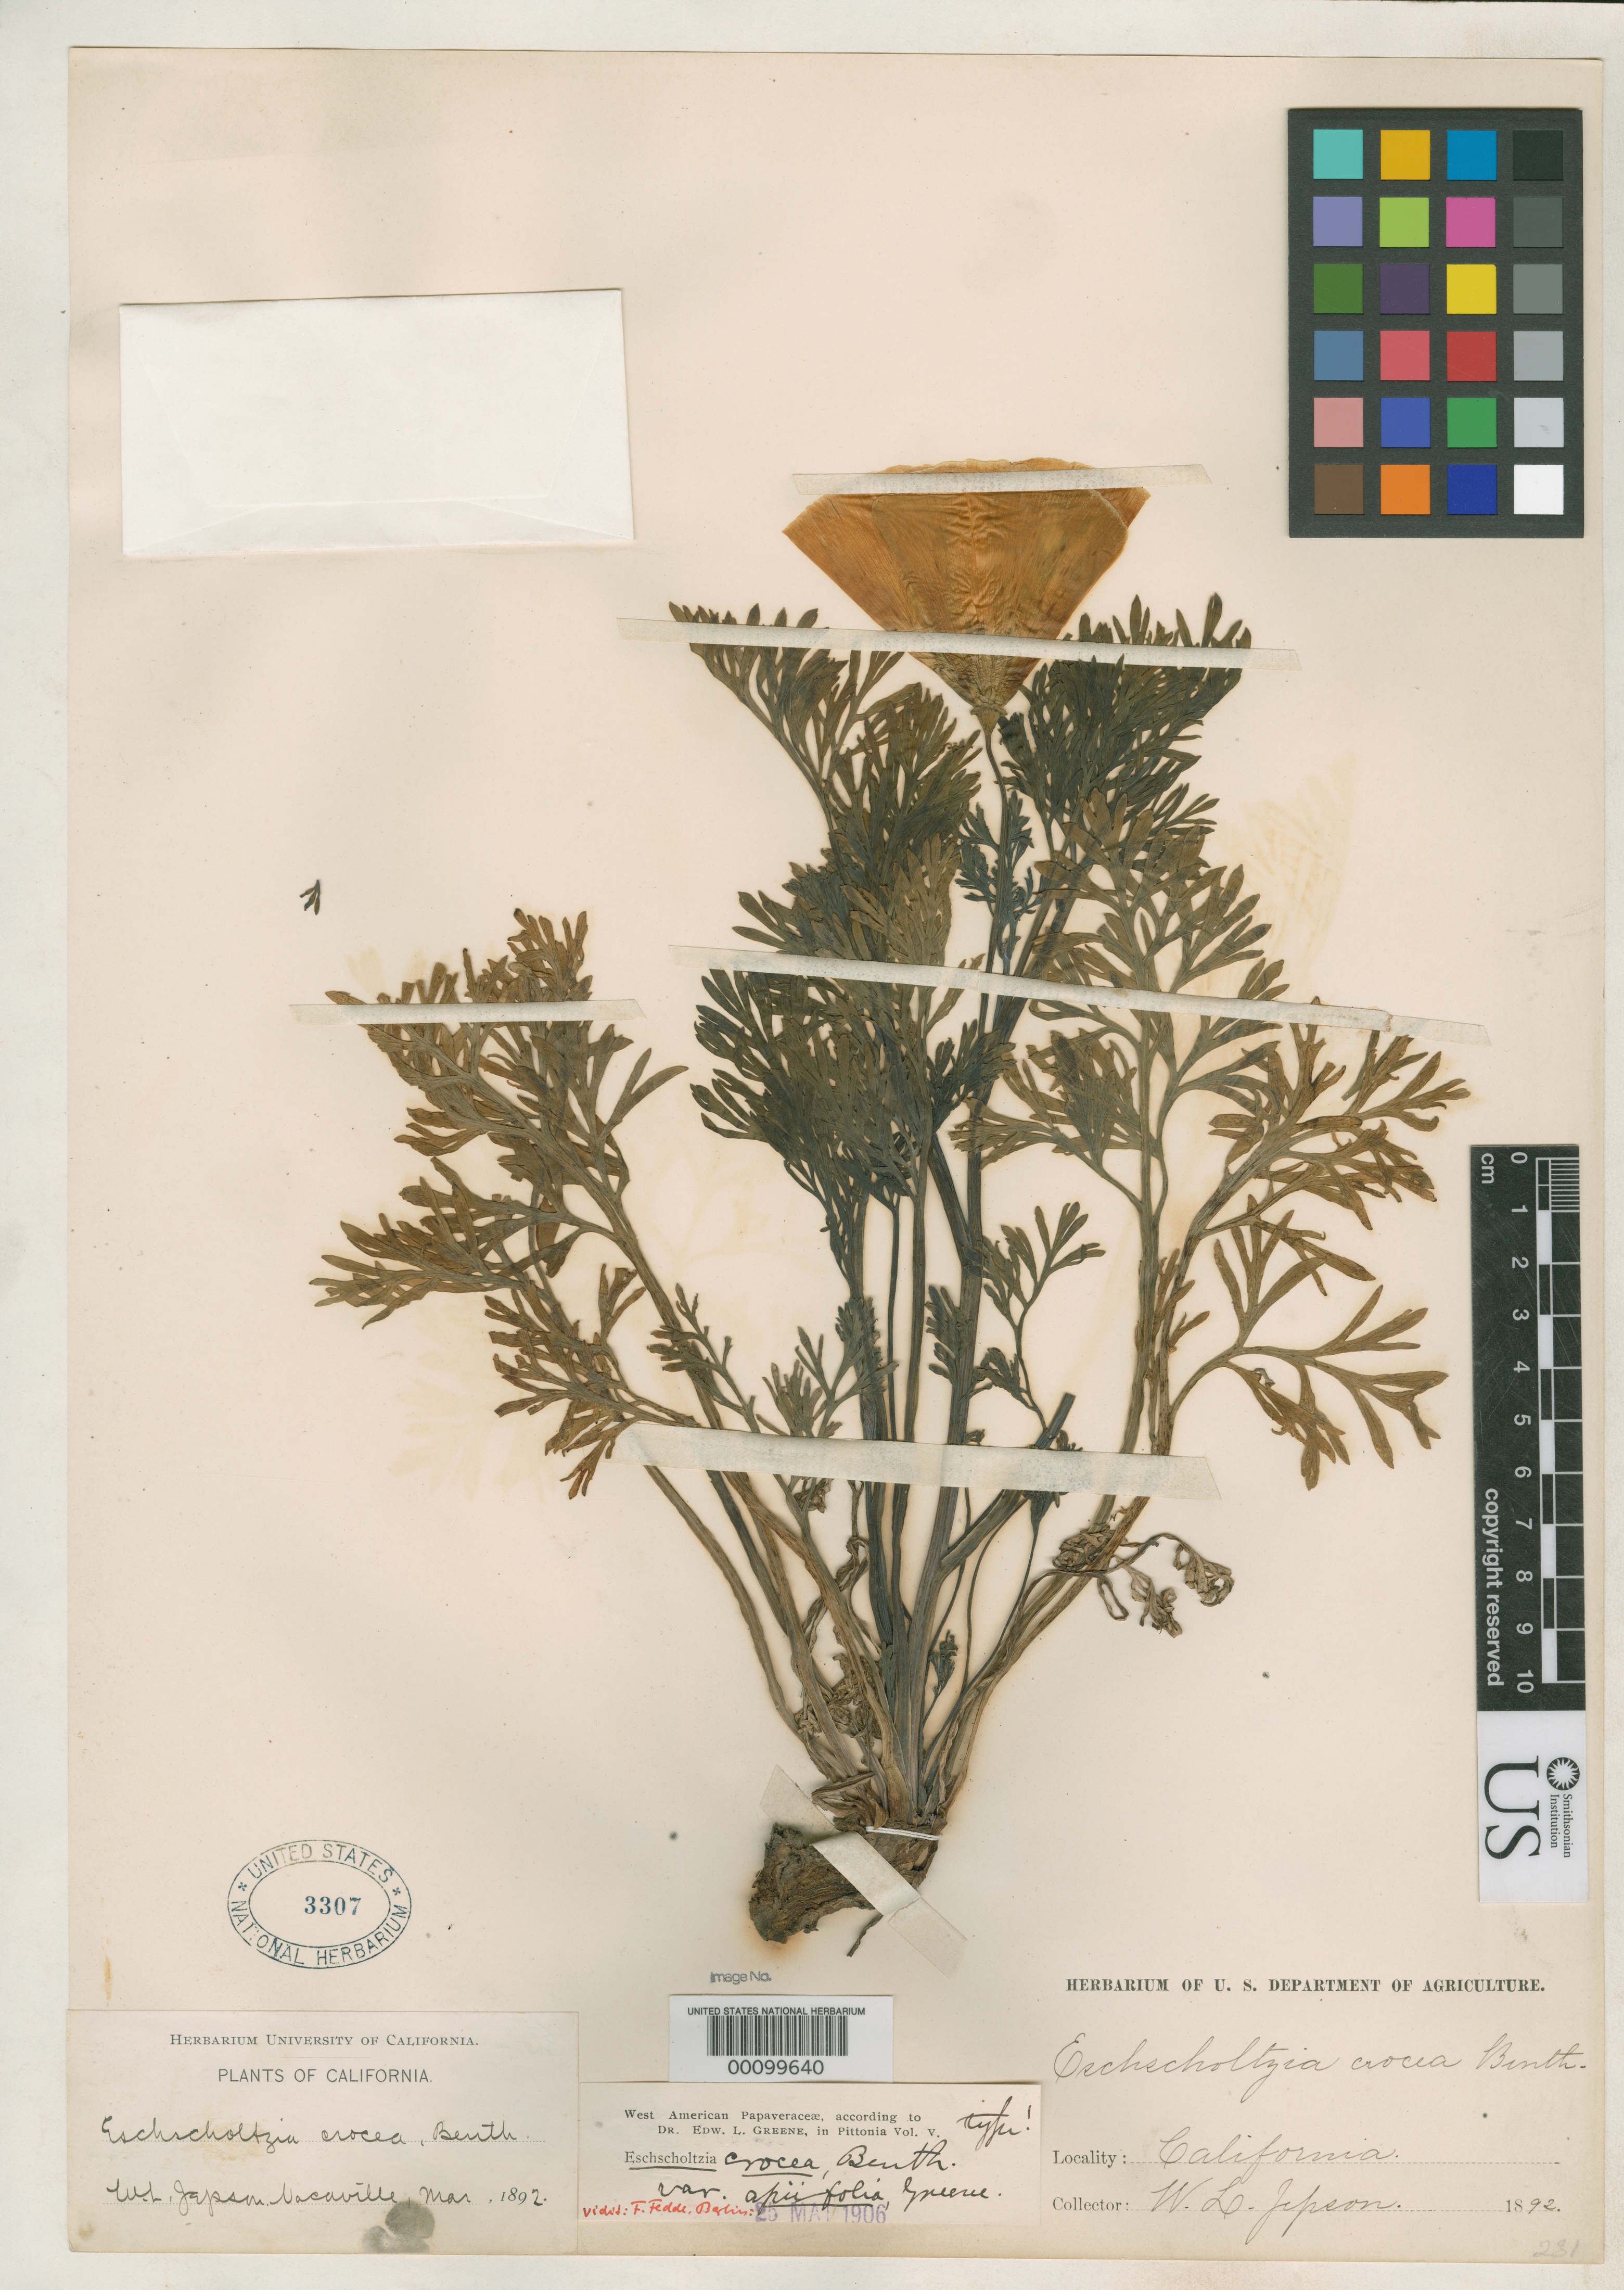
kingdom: Plantae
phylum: Tracheophyta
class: Magnoliopsida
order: Ranunculales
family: Papaveraceae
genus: Eschscholzia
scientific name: Eschscholzia crocea var. apiifolia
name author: Greene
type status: Type Collection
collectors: W. L. Jepson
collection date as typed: Mar 1892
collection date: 1892-03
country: United States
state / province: California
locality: Vacaville.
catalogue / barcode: US 3307